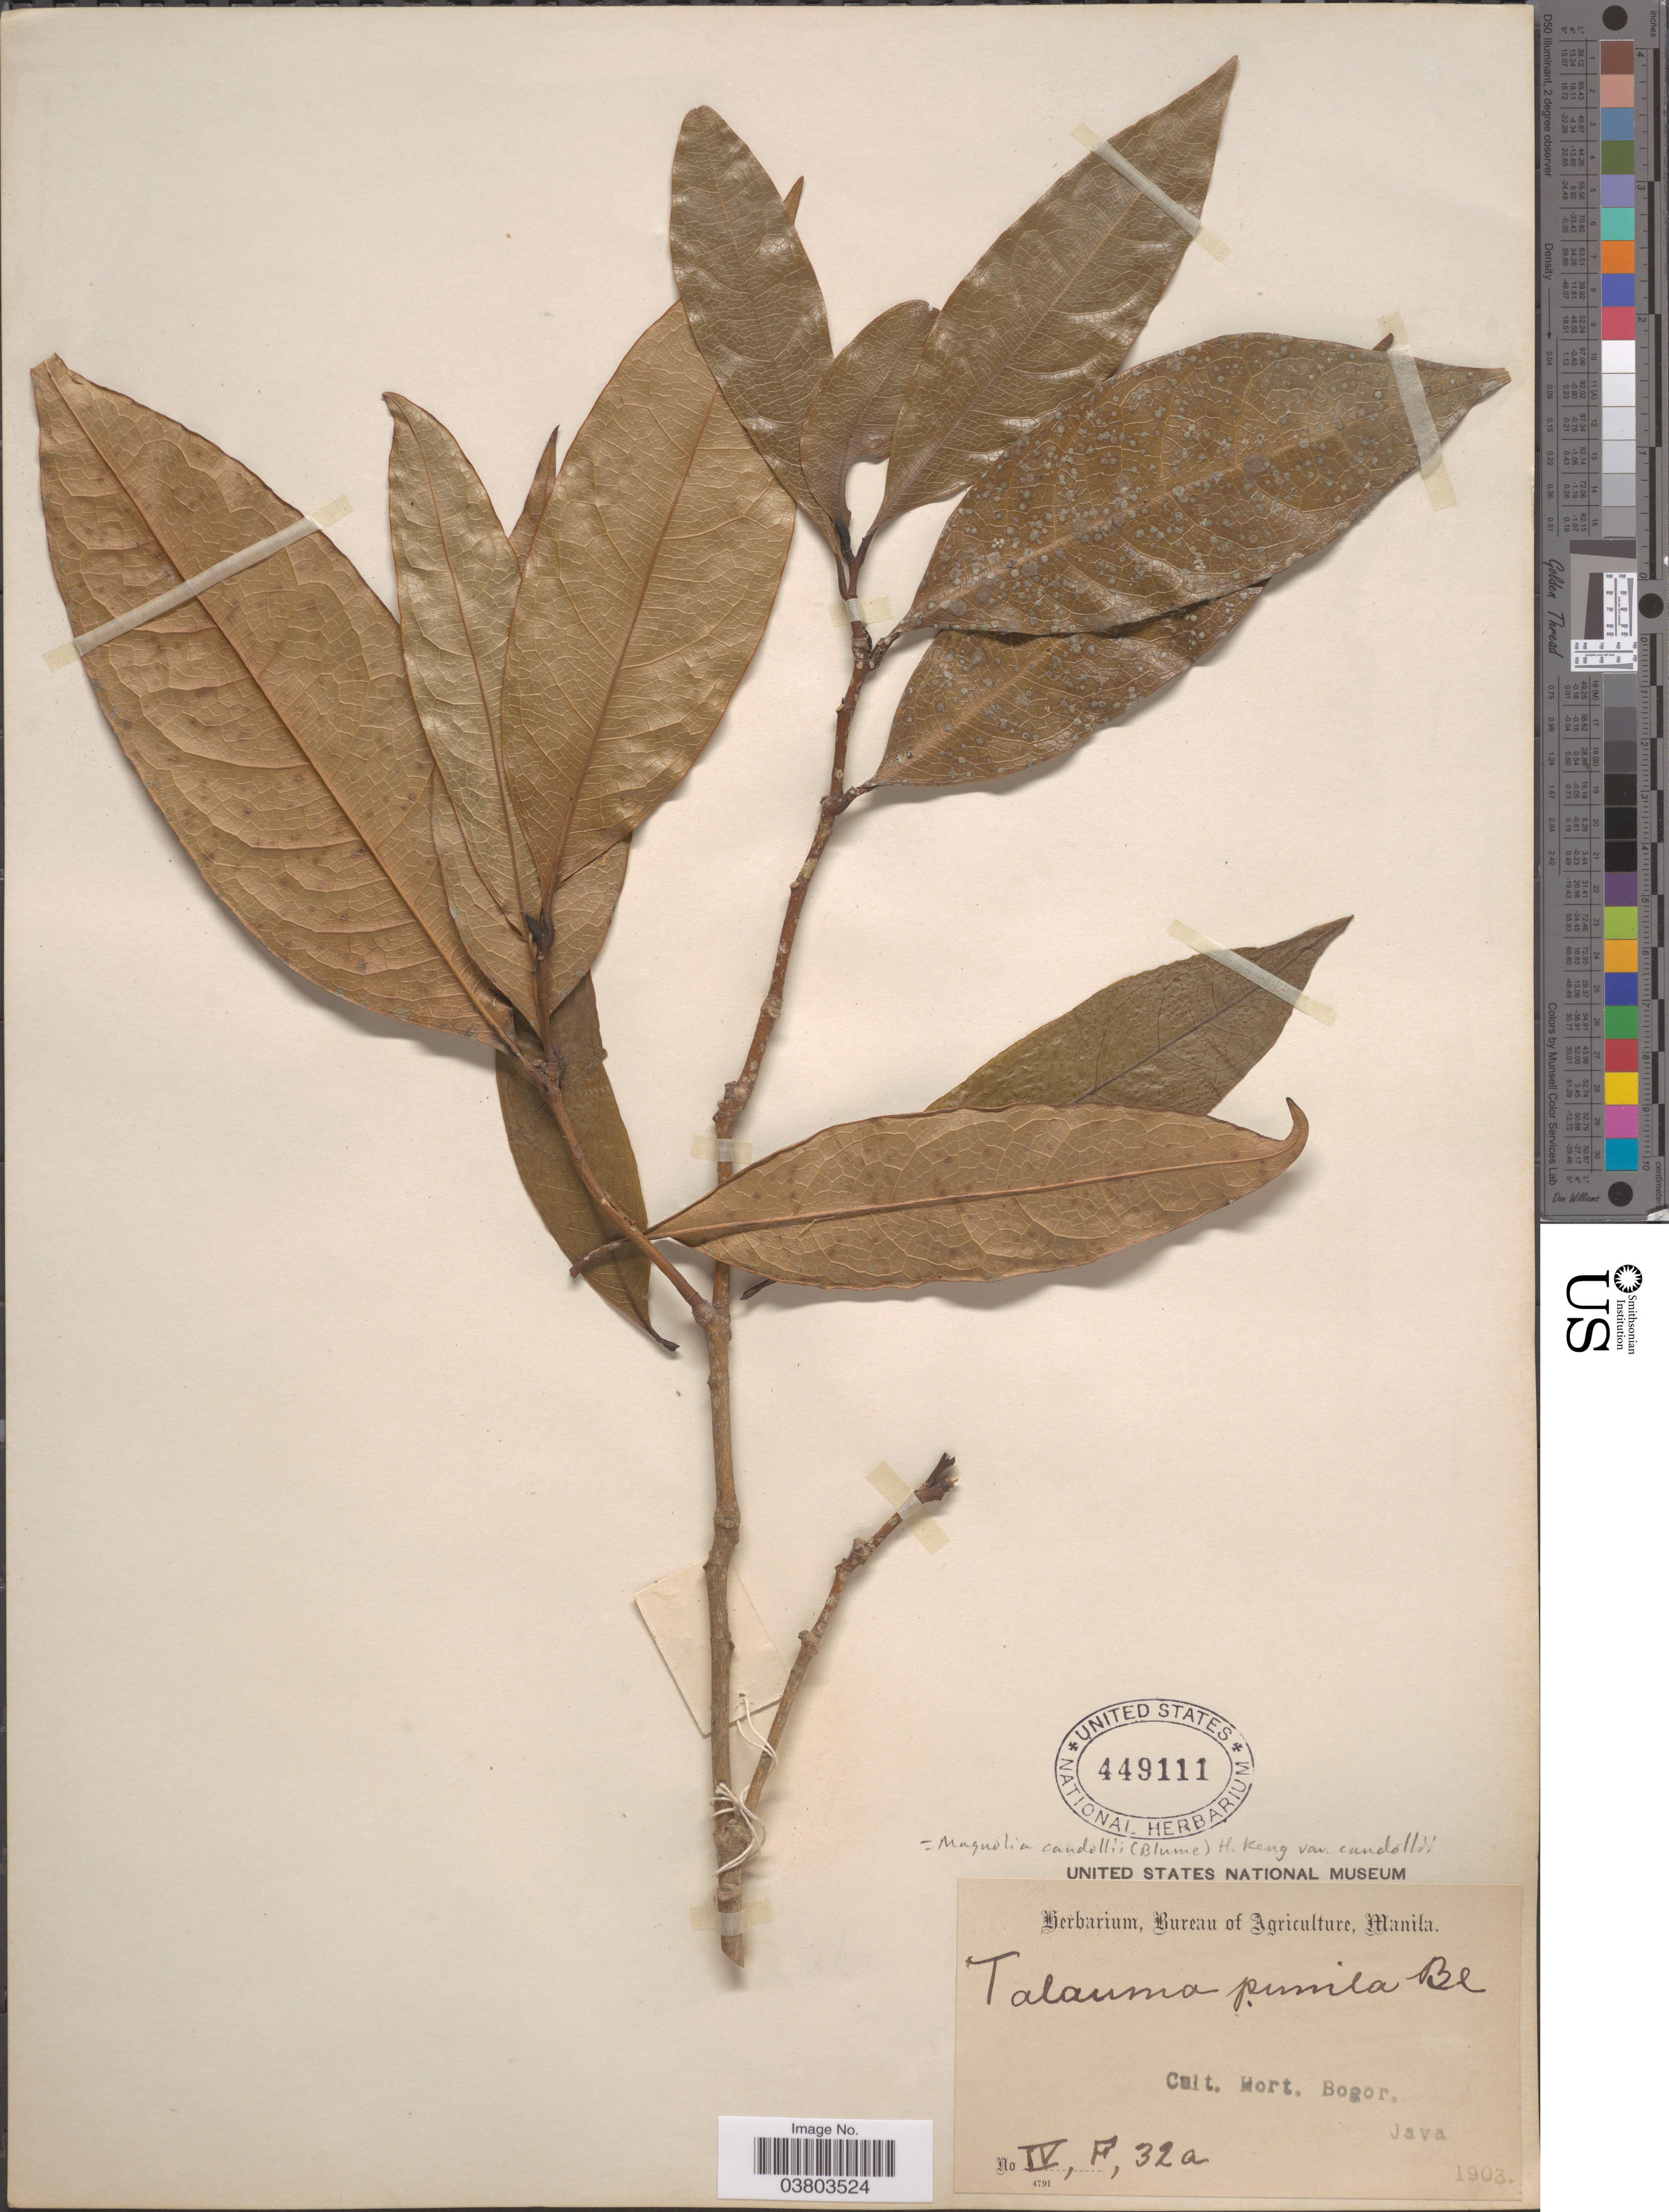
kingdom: Plantae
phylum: Tracheophyta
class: Magnoliopsida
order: Magnoliales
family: Magnoliaceae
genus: Magnolia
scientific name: Magnolia candollei var. obovata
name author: (Korth.) Noot.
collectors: Ex herb. Bureau of Agriculture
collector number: IV,F,32a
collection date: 1903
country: Indonesia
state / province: Java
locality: Cult. Hort. Bogor.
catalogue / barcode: US 449111